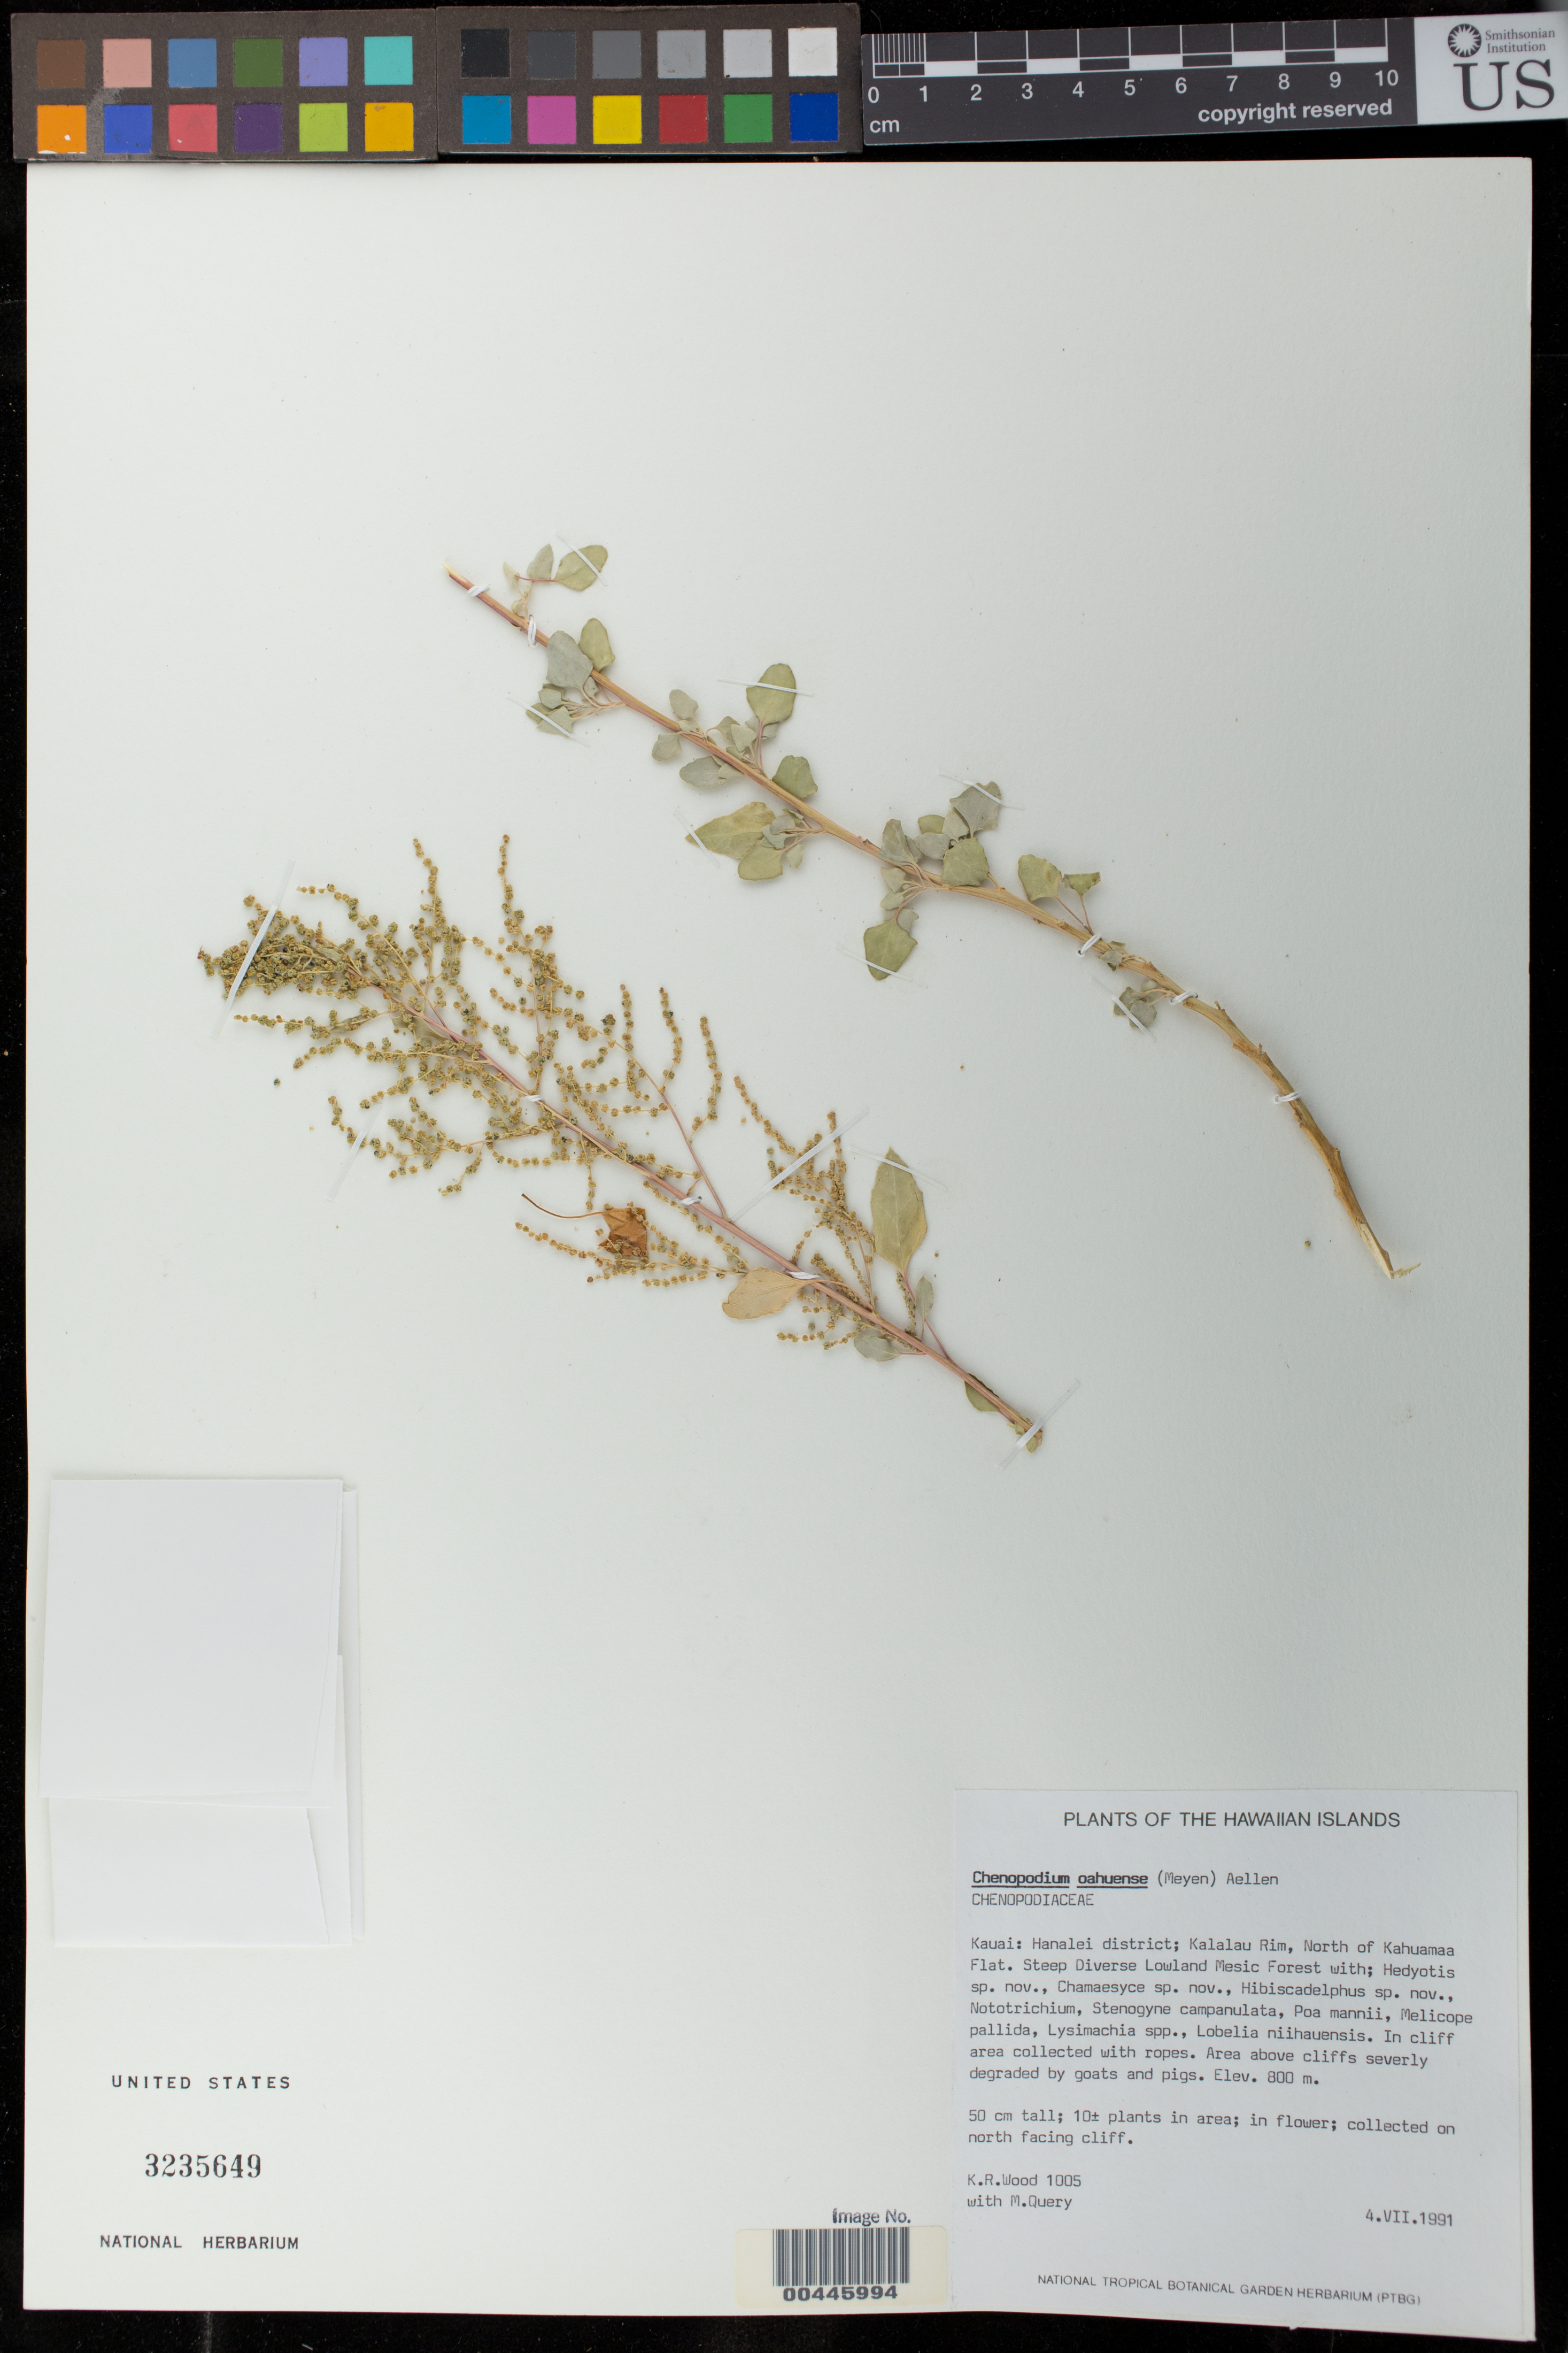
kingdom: Plantae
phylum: Tracheophyta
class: Magnoliopsida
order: Caryophyllales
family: Amaranthaceae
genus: Chenopodium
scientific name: Chenopodium oahuense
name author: (Meyen) Aellen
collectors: K. R. Wood & M. Query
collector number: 1005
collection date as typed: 4 Jul 1991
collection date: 1991-07-04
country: United States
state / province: Hawaii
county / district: Kauai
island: Kaua'i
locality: Hanalei Dist., Kalalau Rim, N of Kahuamaa Flat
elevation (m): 800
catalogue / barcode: US 3235649